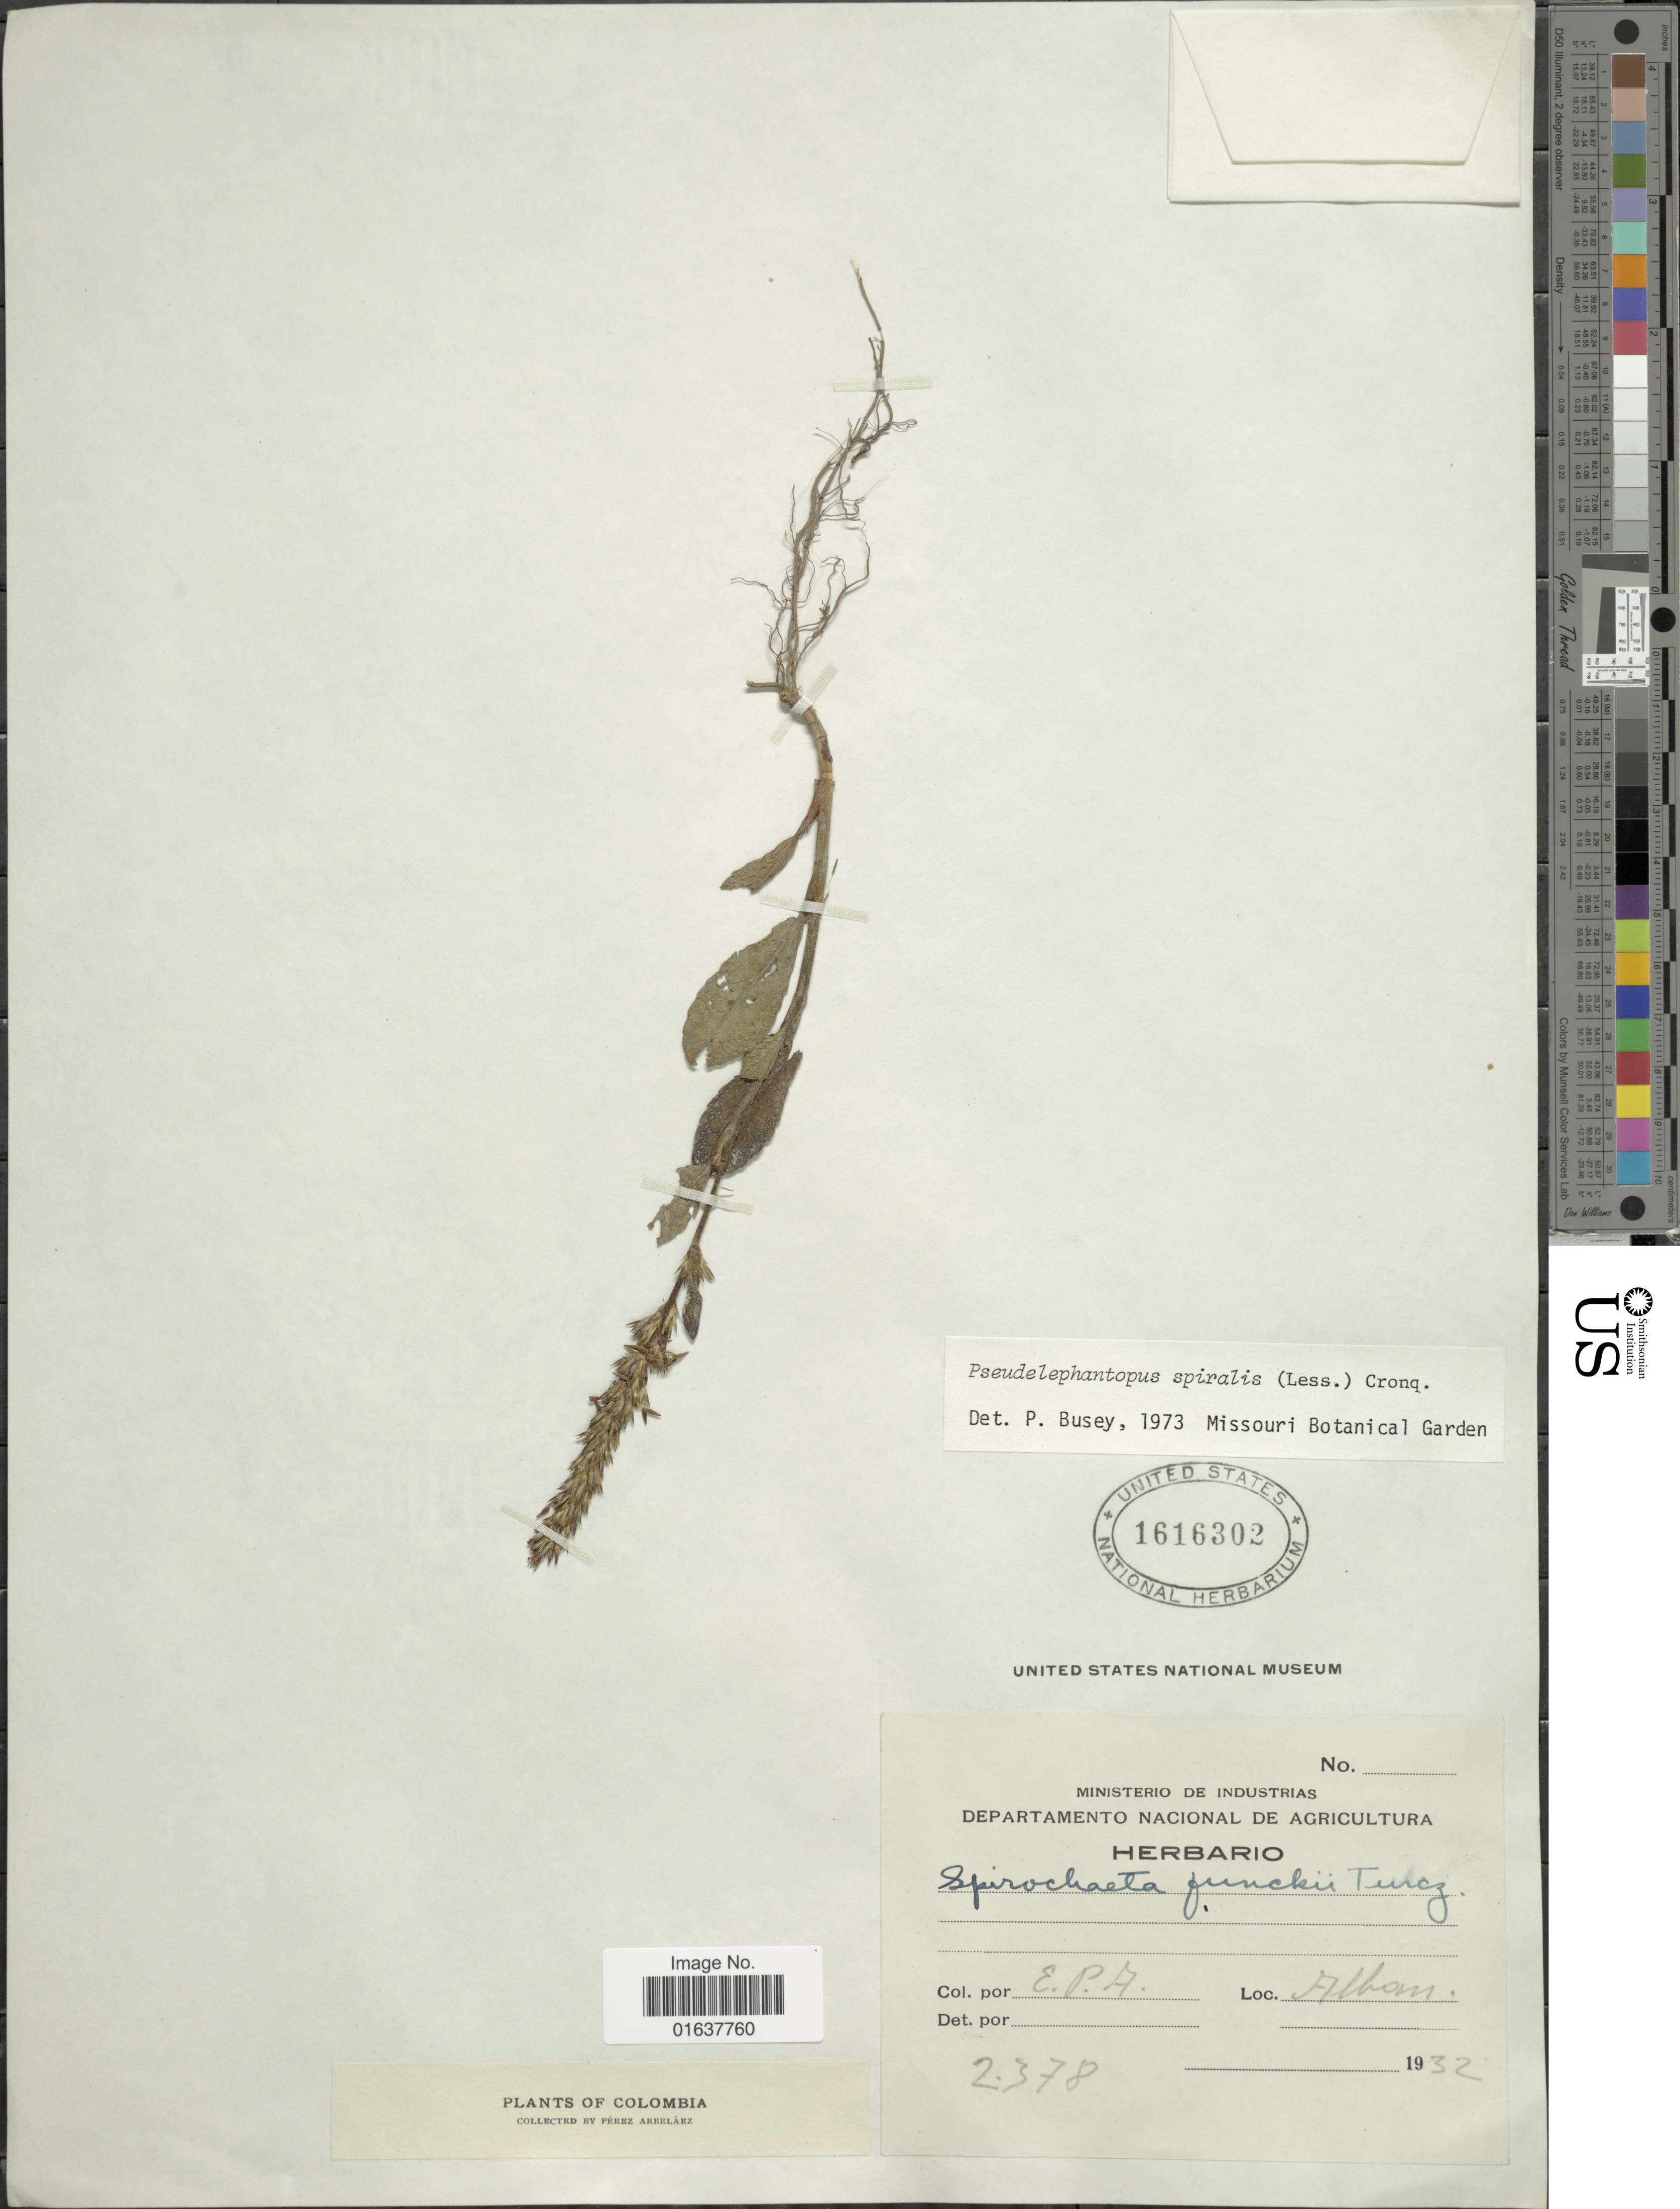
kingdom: Plantae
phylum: Tracheophyta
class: Magnoliopsida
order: Asterales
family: Asteraceae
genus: Pseudelephantopus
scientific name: Pseudelephantopus spiralis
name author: (Less.) Cronquist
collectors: E. P. H.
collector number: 2378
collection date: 1932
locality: Alban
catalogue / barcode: US 1616302